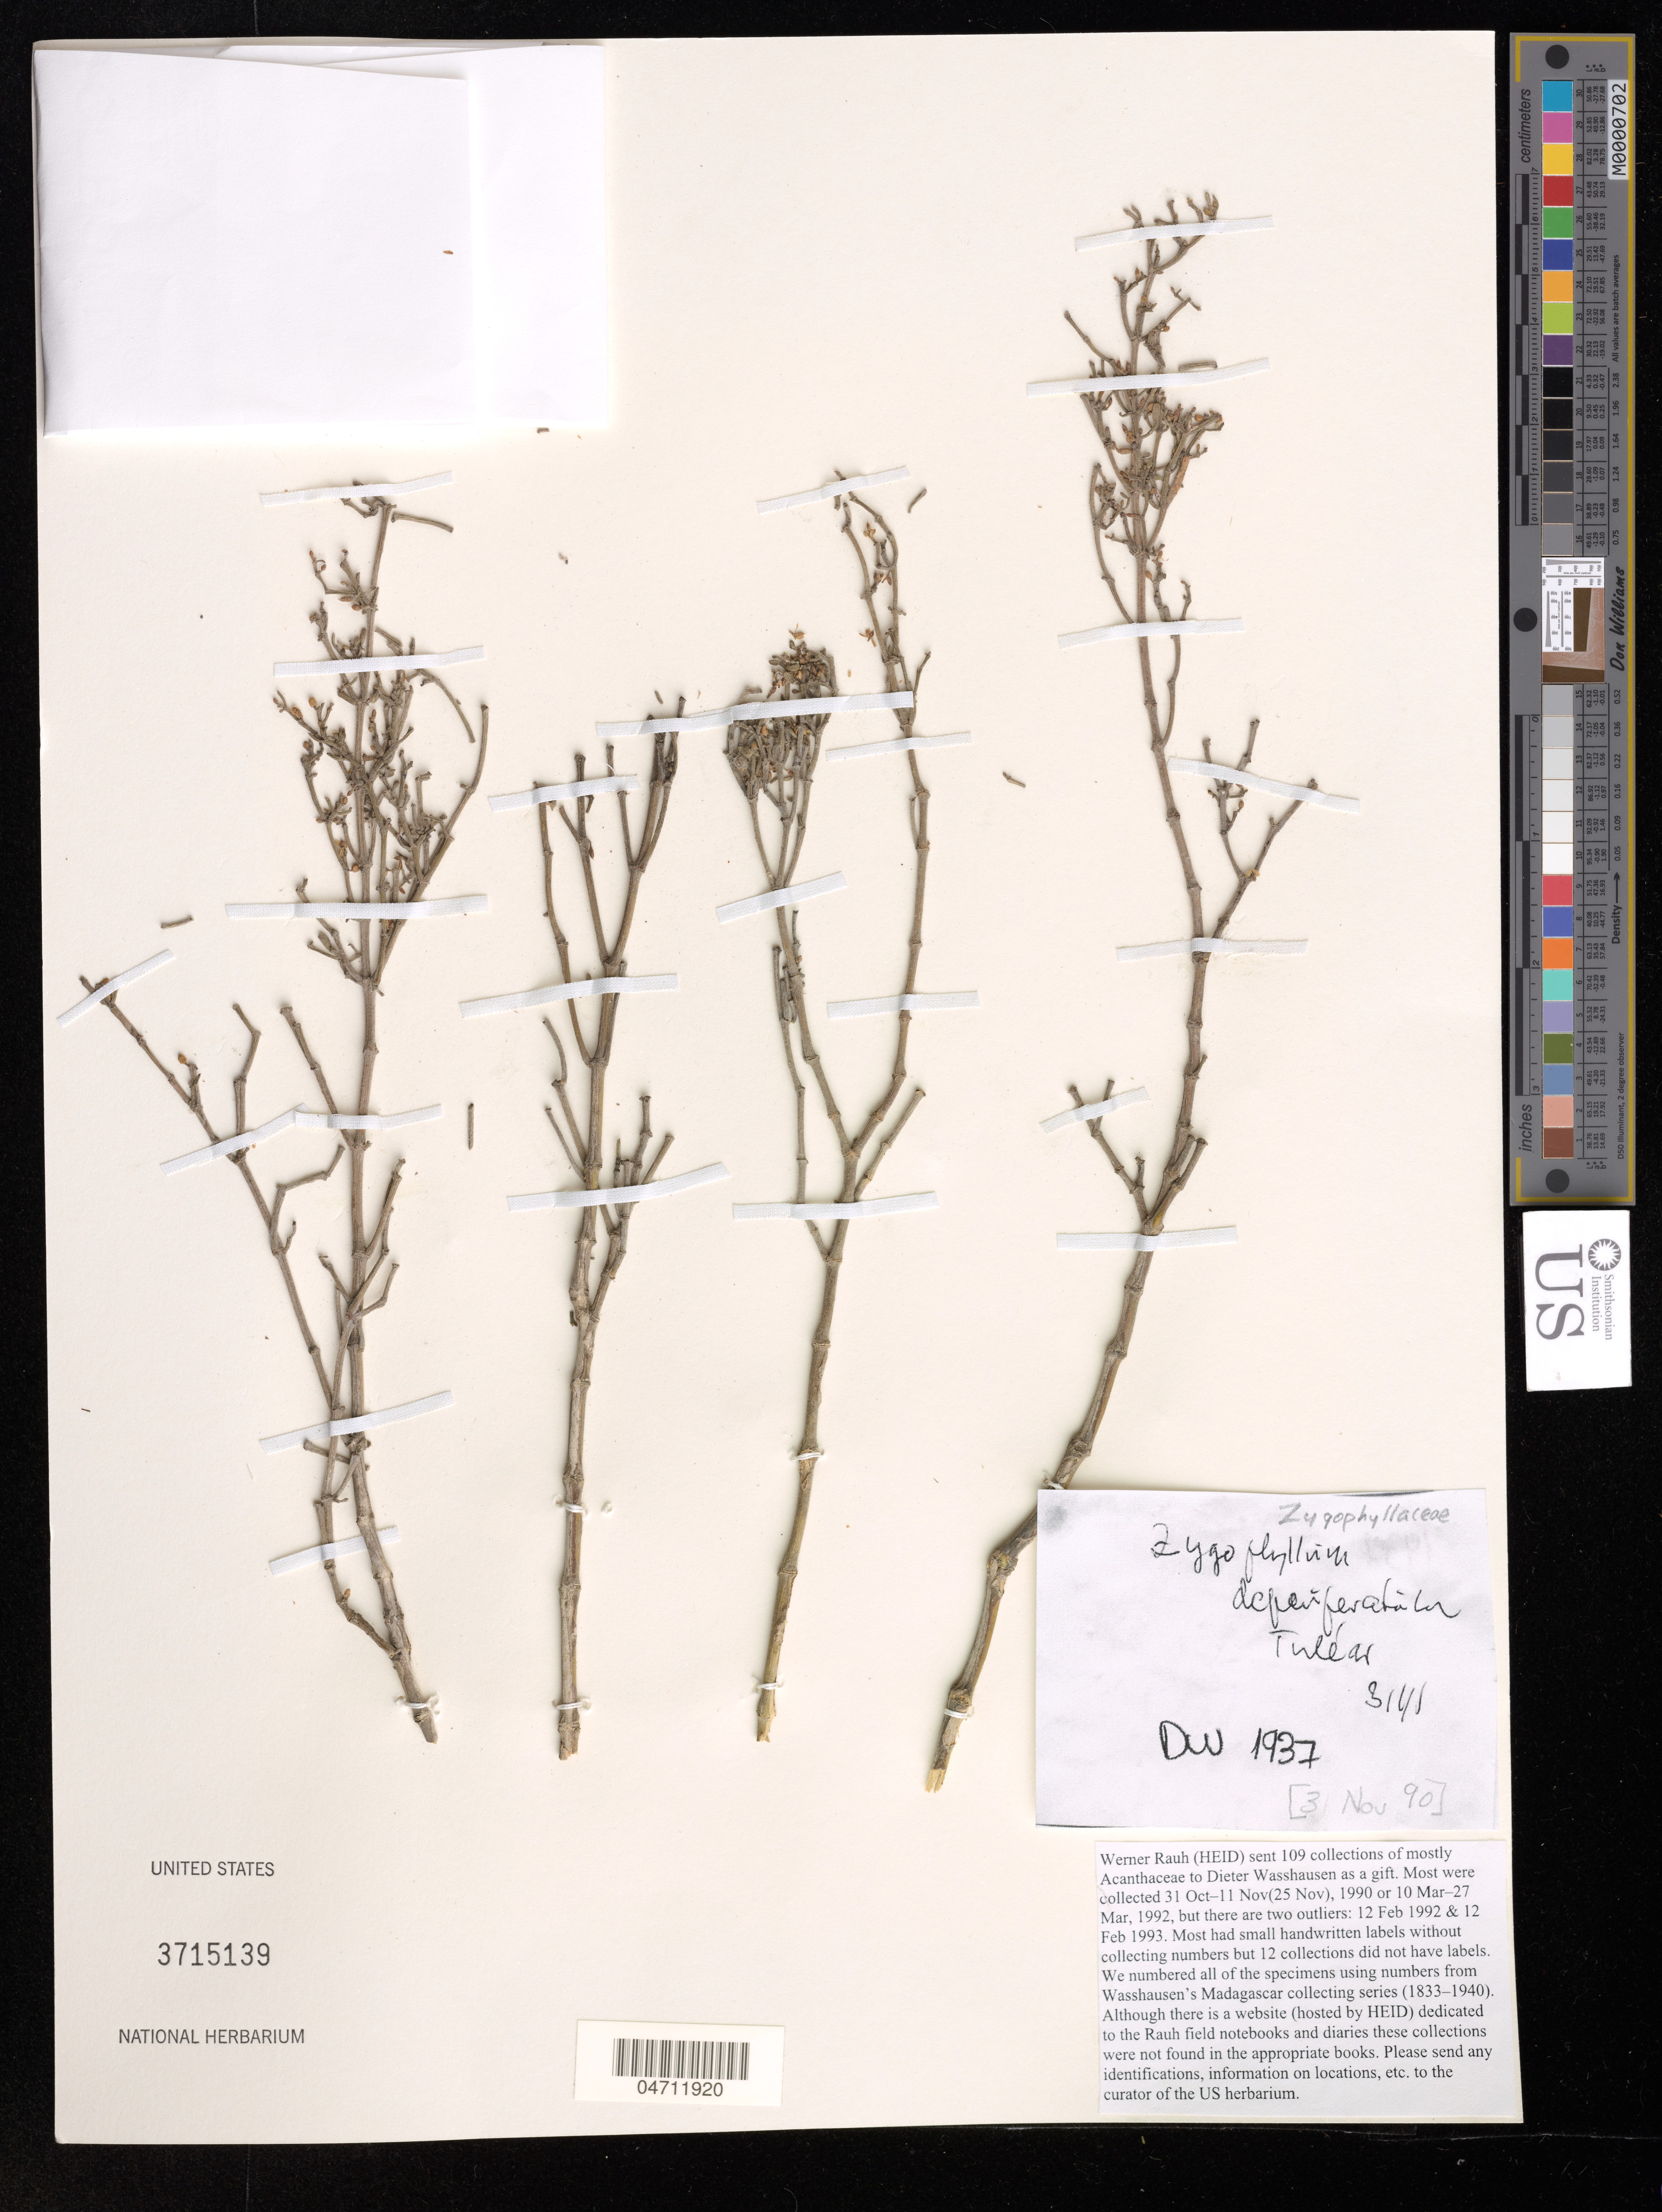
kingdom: Plantae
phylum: Tracheophyta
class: Magnoliopsida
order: Zygophyllales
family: Zygophyllaceae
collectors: W. Rauh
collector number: DW 1937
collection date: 1990-11-03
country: Madagascar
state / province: Atsimo-Andrefana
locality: Toliara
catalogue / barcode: US 3715139